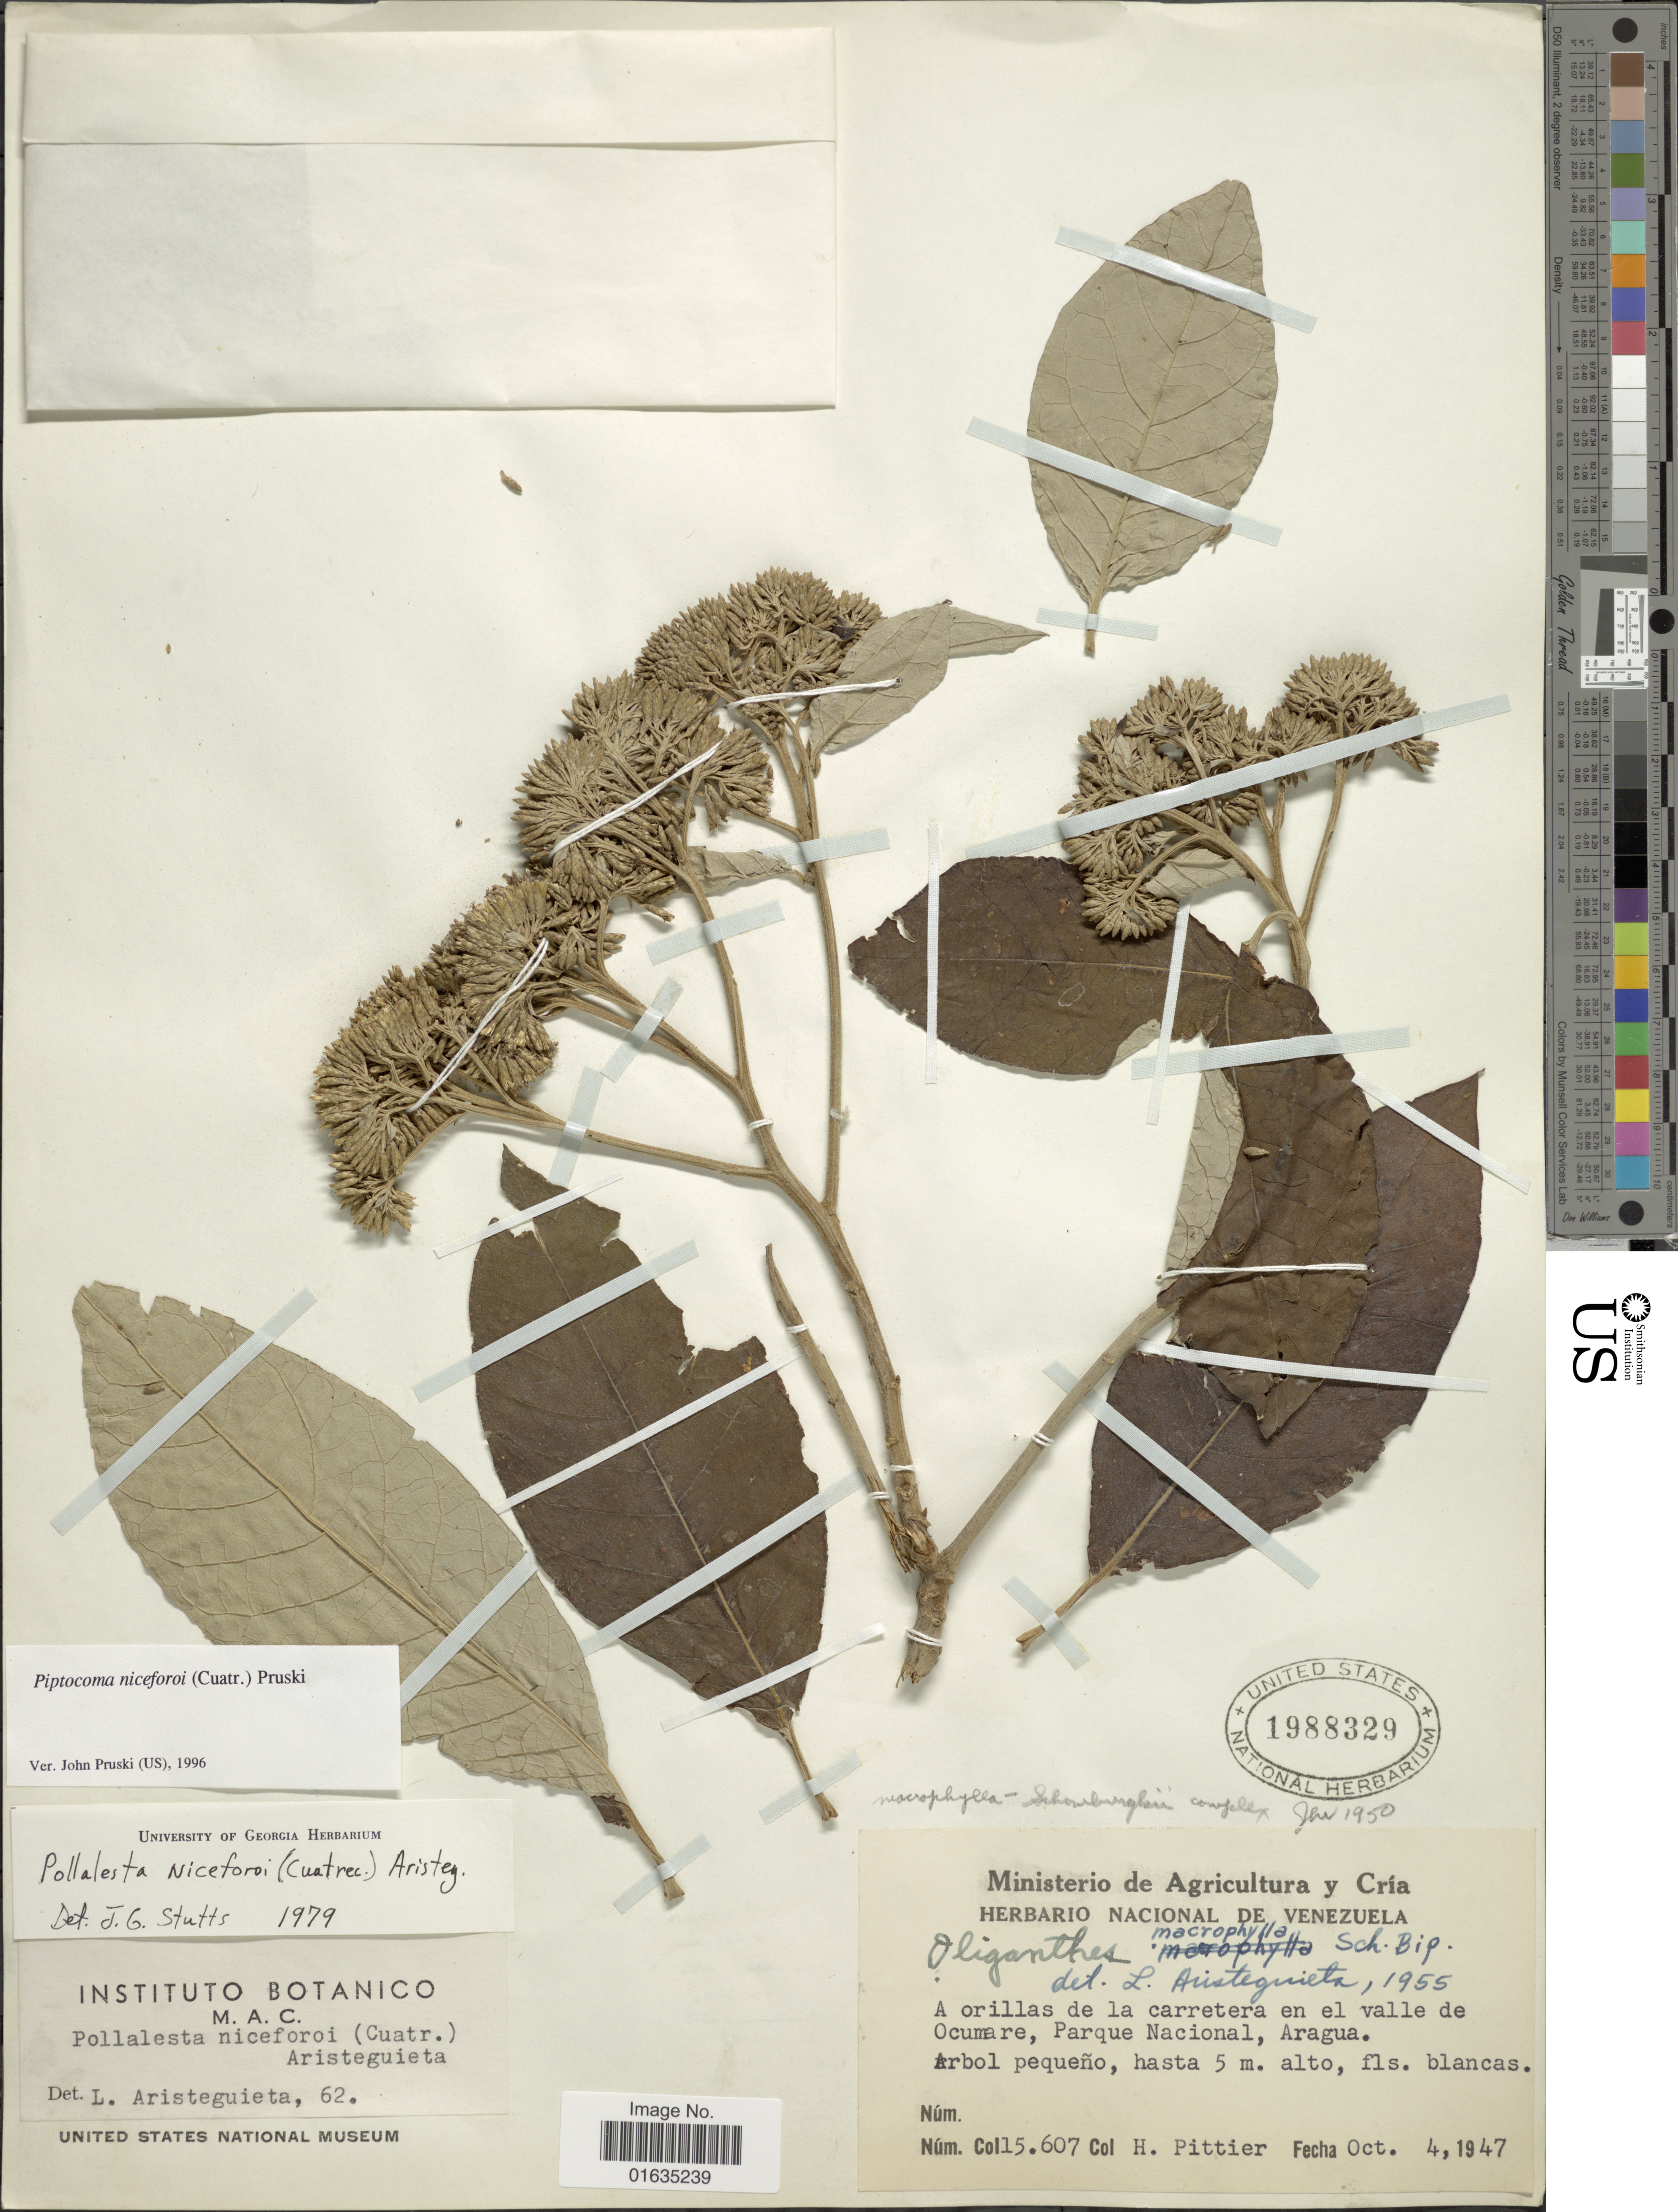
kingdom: Plantae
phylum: Tracheophyta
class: Magnoliopsida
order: Asterales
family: Asteraceae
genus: Piptocoma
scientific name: Piptocoma niceforoi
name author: (Cuatrec.) H. Rob.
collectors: H. F. Pittier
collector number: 15607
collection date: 1947-10-04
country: Venezuela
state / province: Aragua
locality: En el valle de Ocumare, Parque Nacional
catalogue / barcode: US 1988329